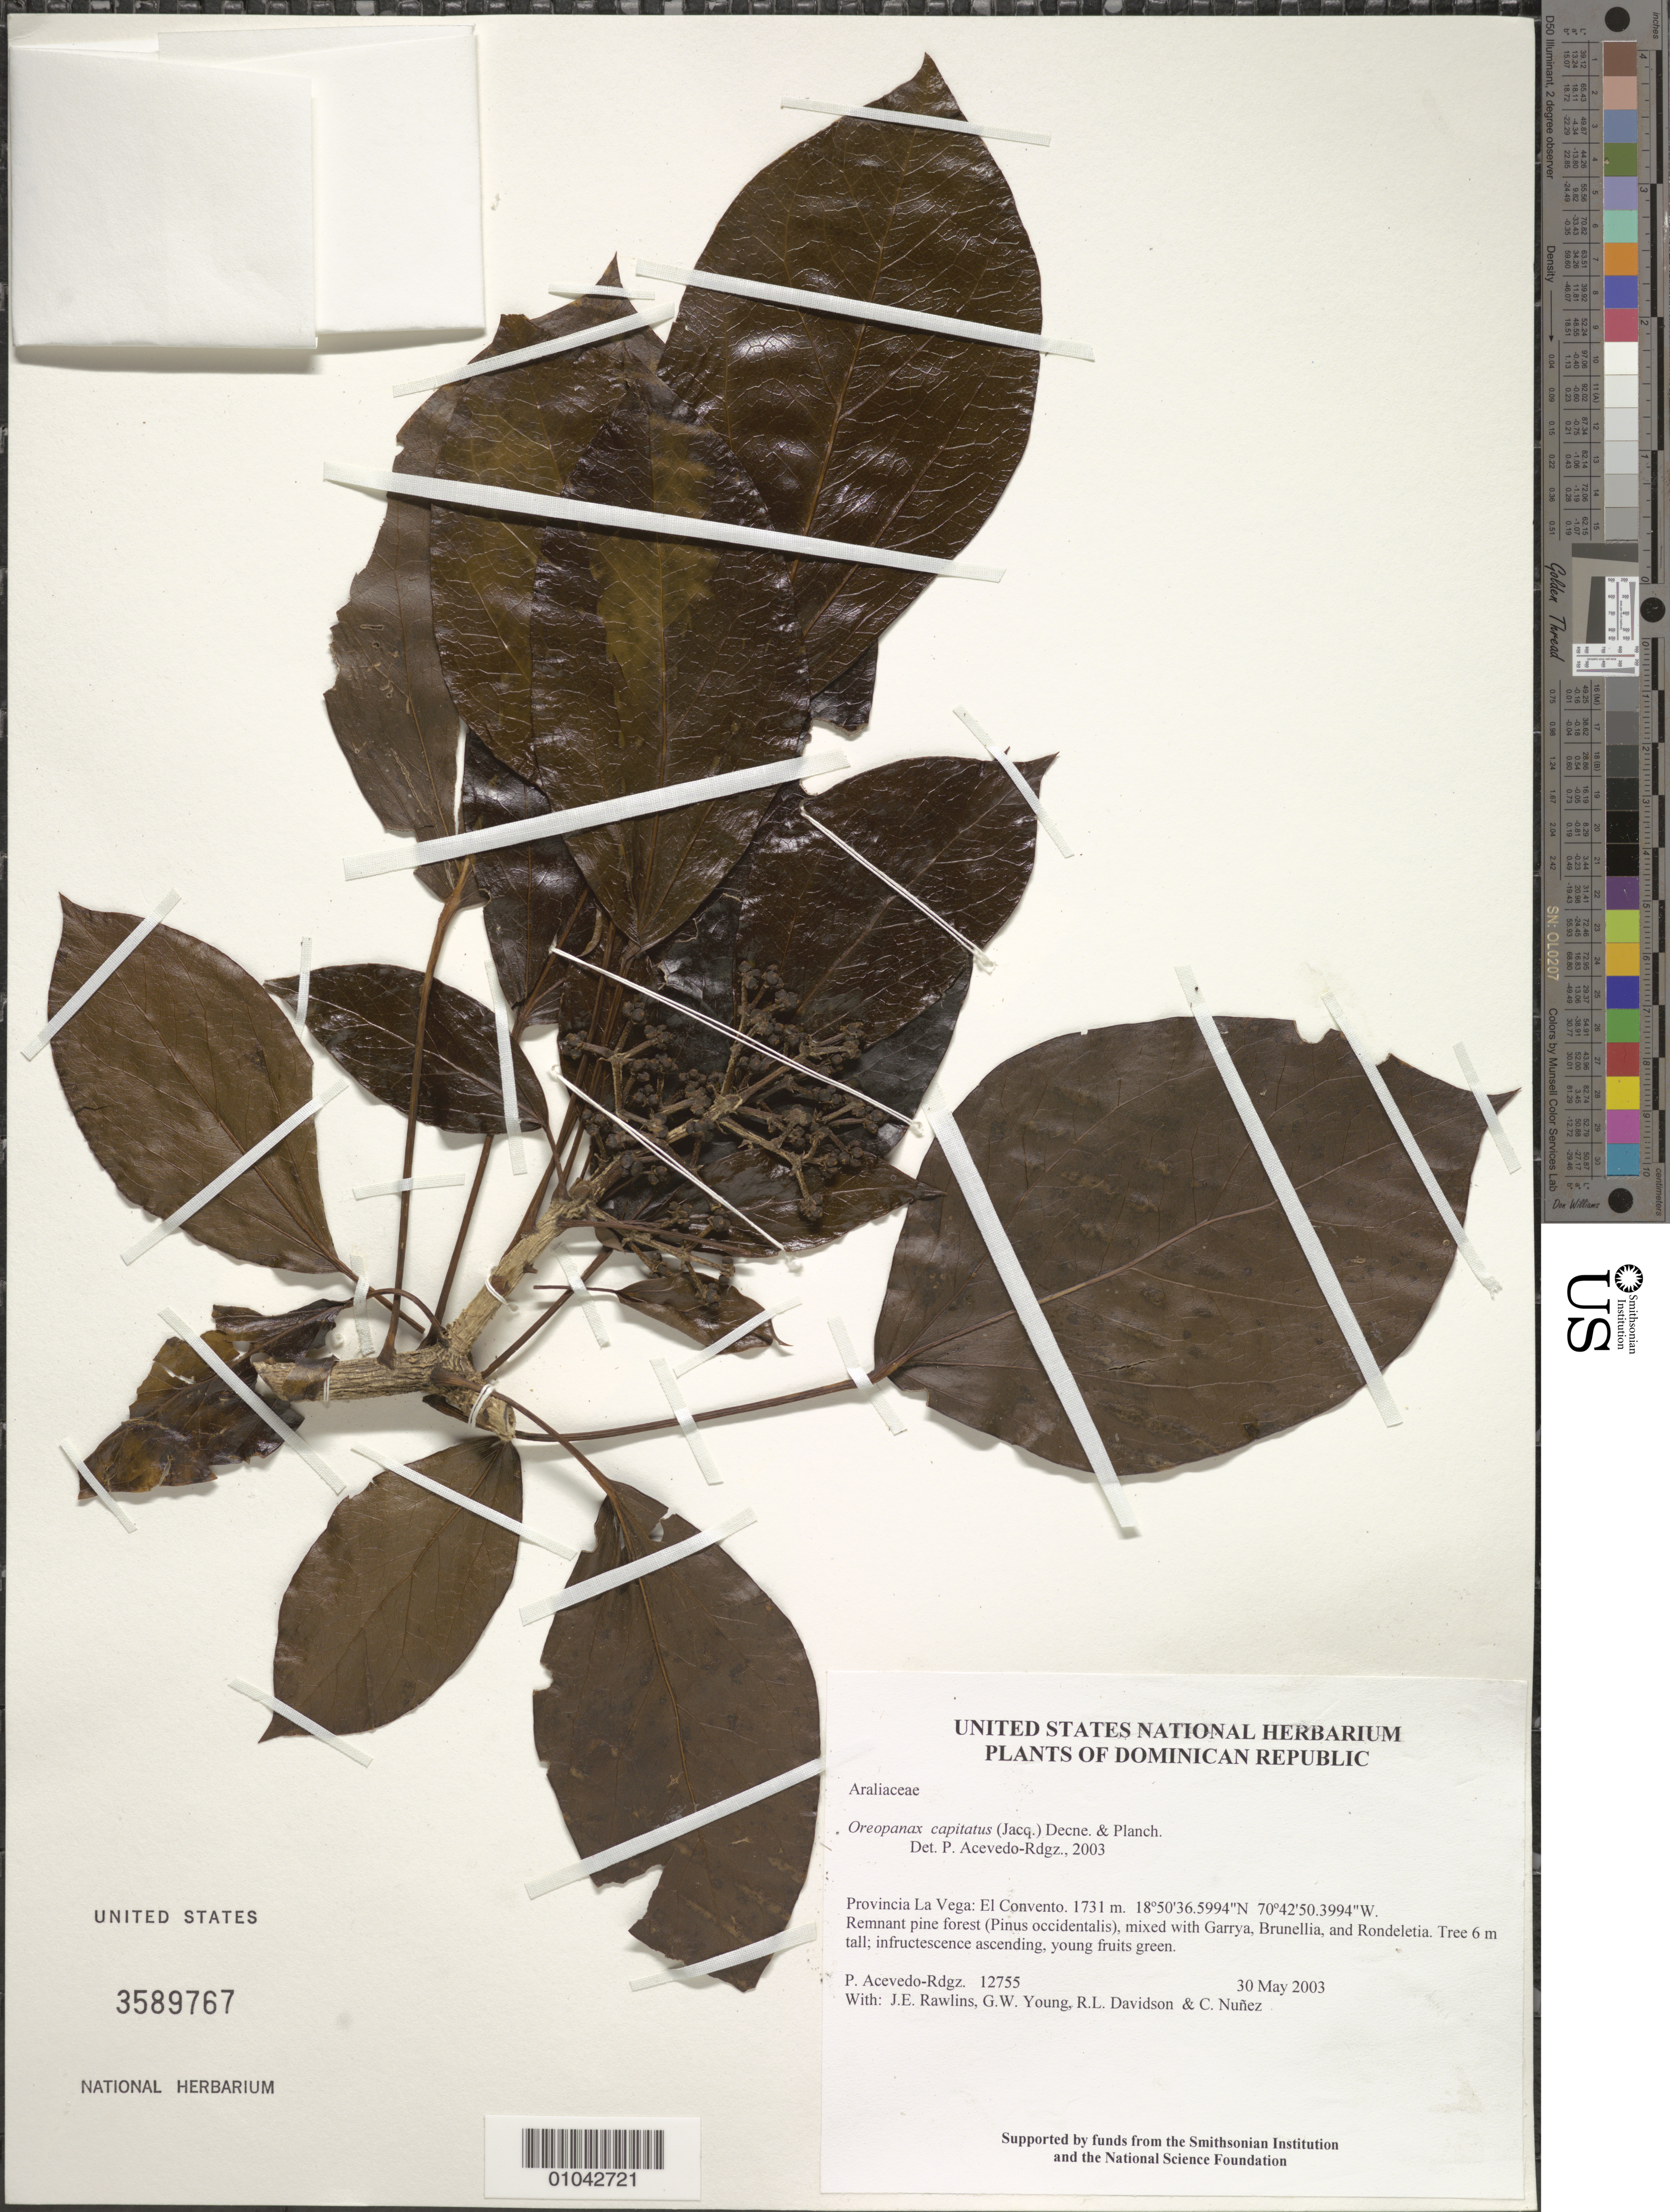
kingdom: Plantae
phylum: Tracheophyta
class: Magnoliopsida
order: Apiales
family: Araliaceae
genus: Oreopanax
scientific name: Oreopanax capitatus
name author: (Jacq.) Decne. & Planch.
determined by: Acevedo-Rodríguez, P., (BOT), Smithsonian Institution - National Museum of Natural History (UNITED STATES)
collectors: P. Acevedo-Rodr., J. Rawlins, G. Young, R. Davidson & C. Nunez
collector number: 12755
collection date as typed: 30 May 2003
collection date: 2003-05-30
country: Dominican Republic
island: Hispaniola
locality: Provincia La Vega: El Convento.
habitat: Remnant pine forest (Pinus occidentalis), mixed with Garrya, Brunellia, and Rondeletia.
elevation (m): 1731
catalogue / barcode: US 3589767